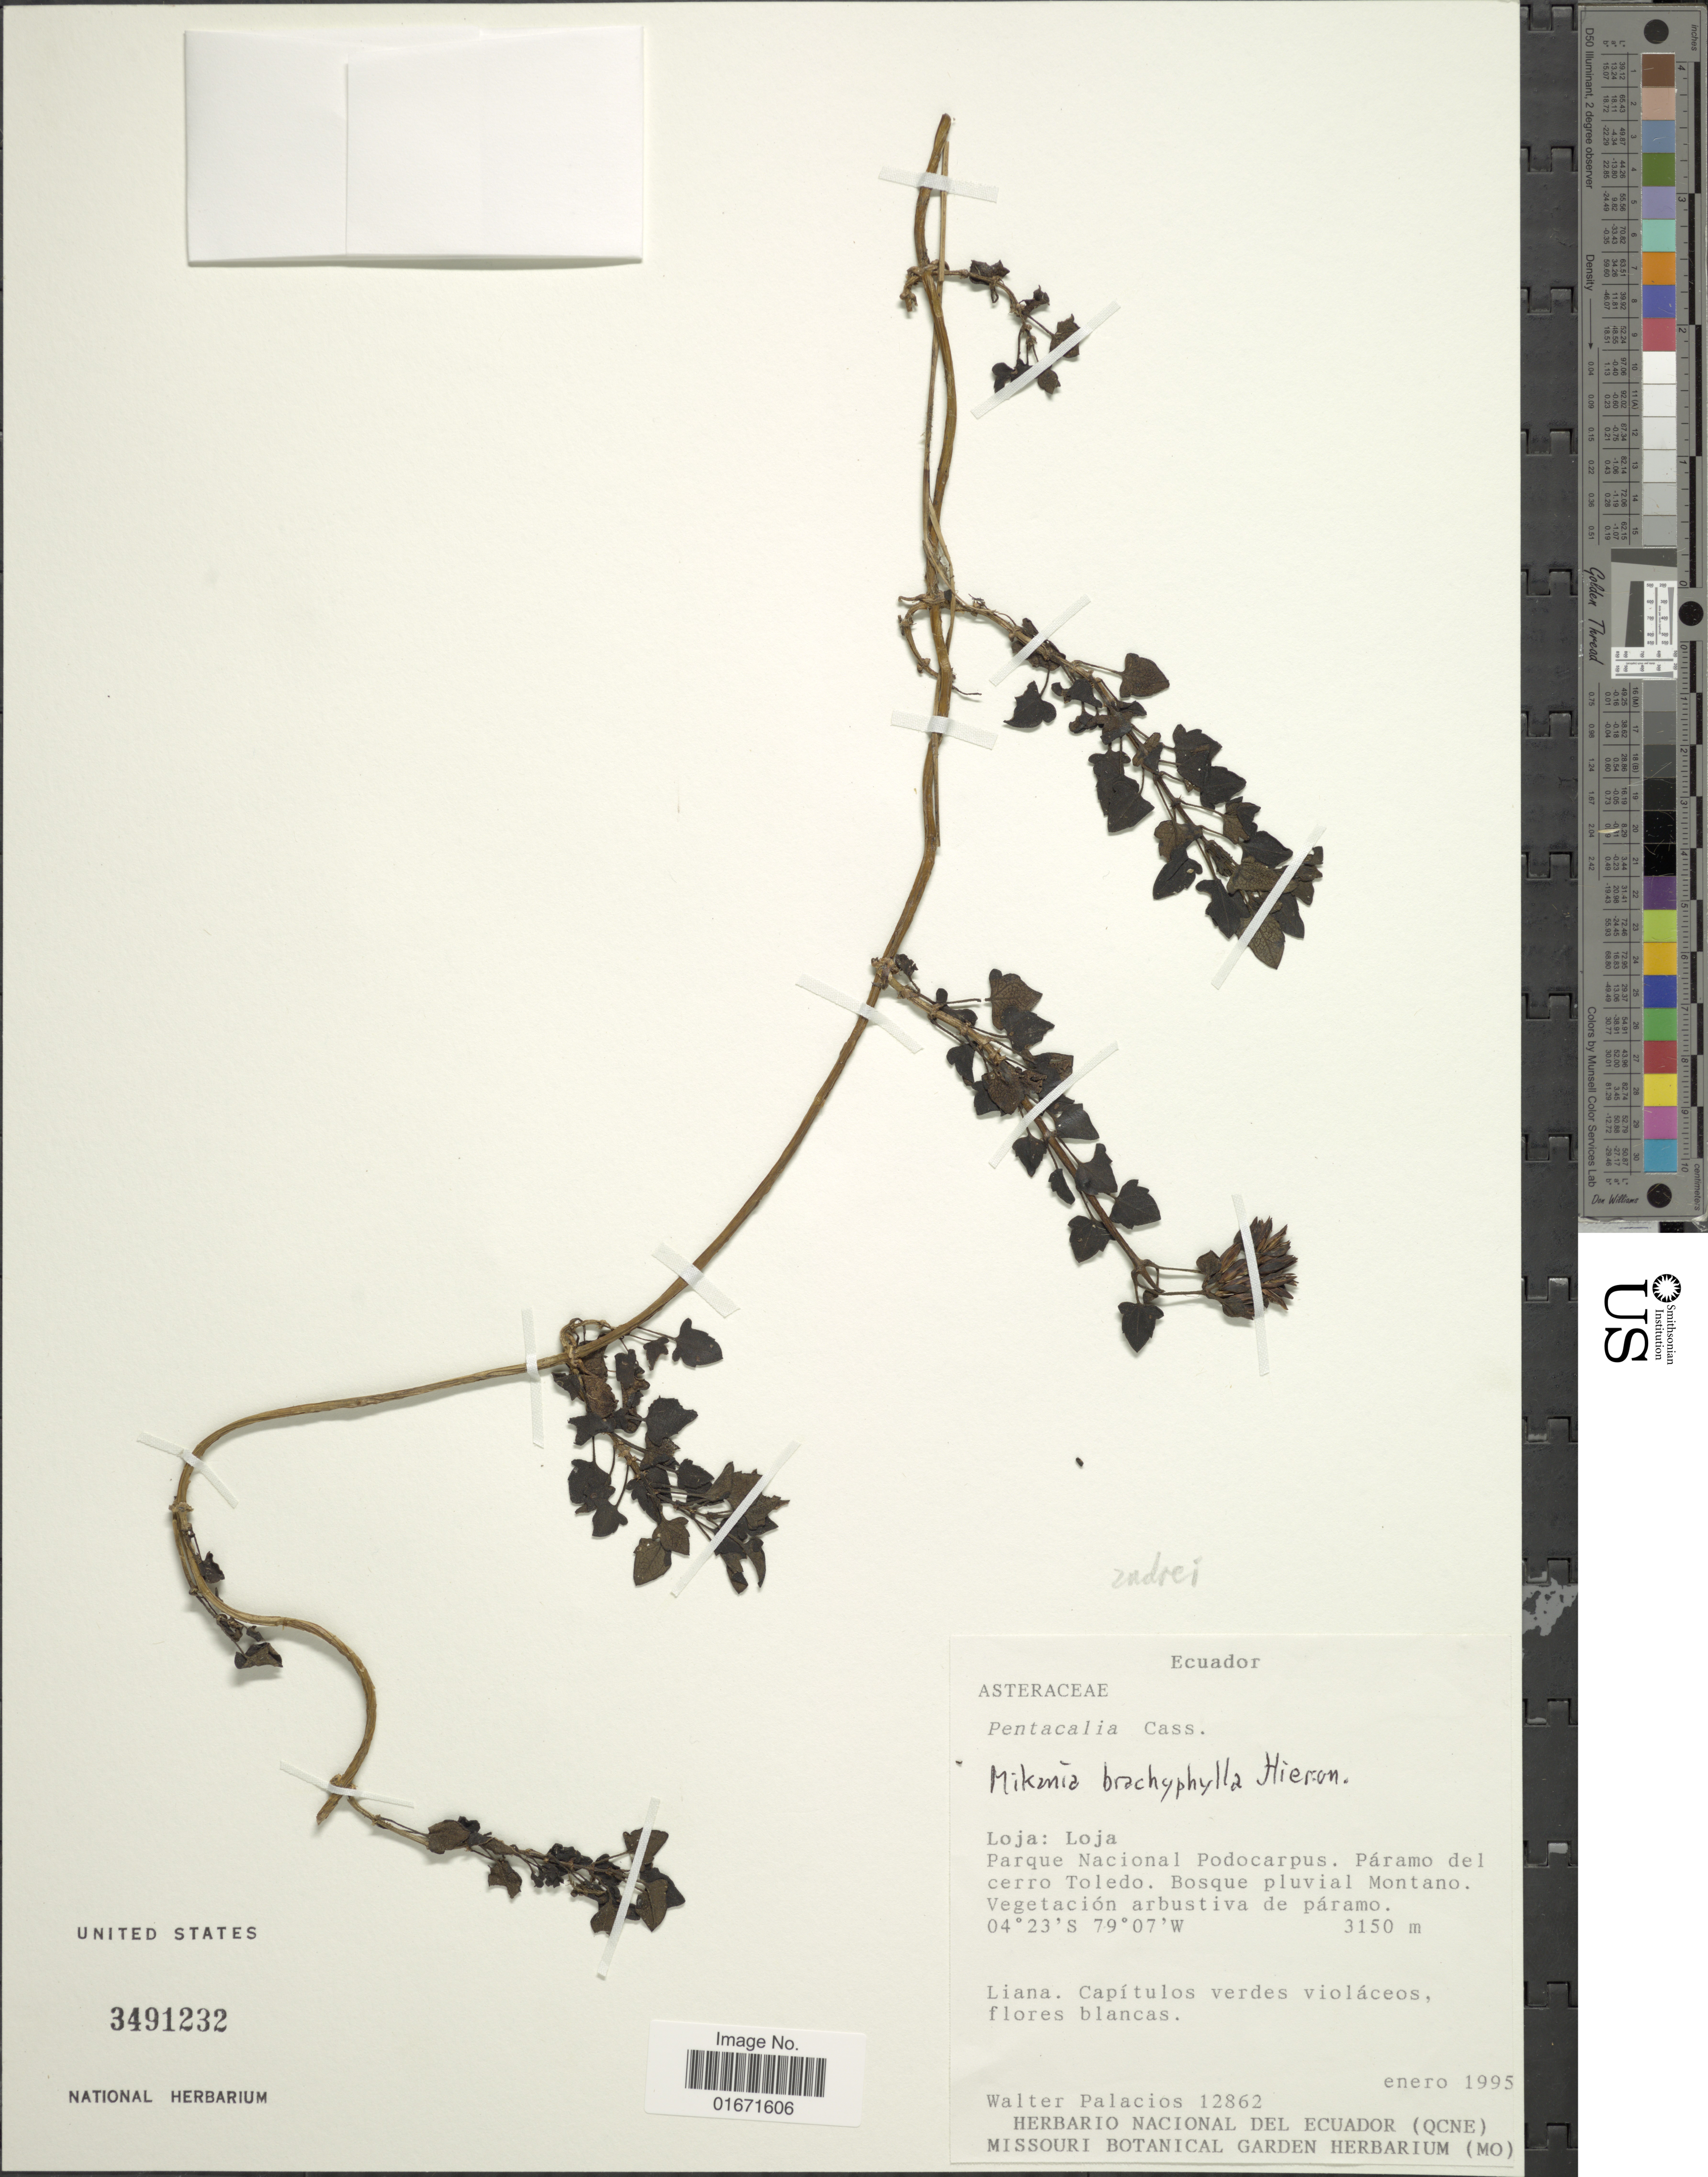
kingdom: Plantae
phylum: Tracheophyta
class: Magnoliopsida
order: Asterales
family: Asteraceae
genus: Mikania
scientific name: Mikania andrei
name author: B.L. Rob.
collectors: W. Palacios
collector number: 12862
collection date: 1995-01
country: Ecuador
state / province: Loja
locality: Loja: Loja. Parque Nacional Podocarpus. Páramo del cerro Toledo. Bosque pluvial Montano. Vegetación arbustiva de páramo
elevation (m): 3150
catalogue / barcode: US 3491232